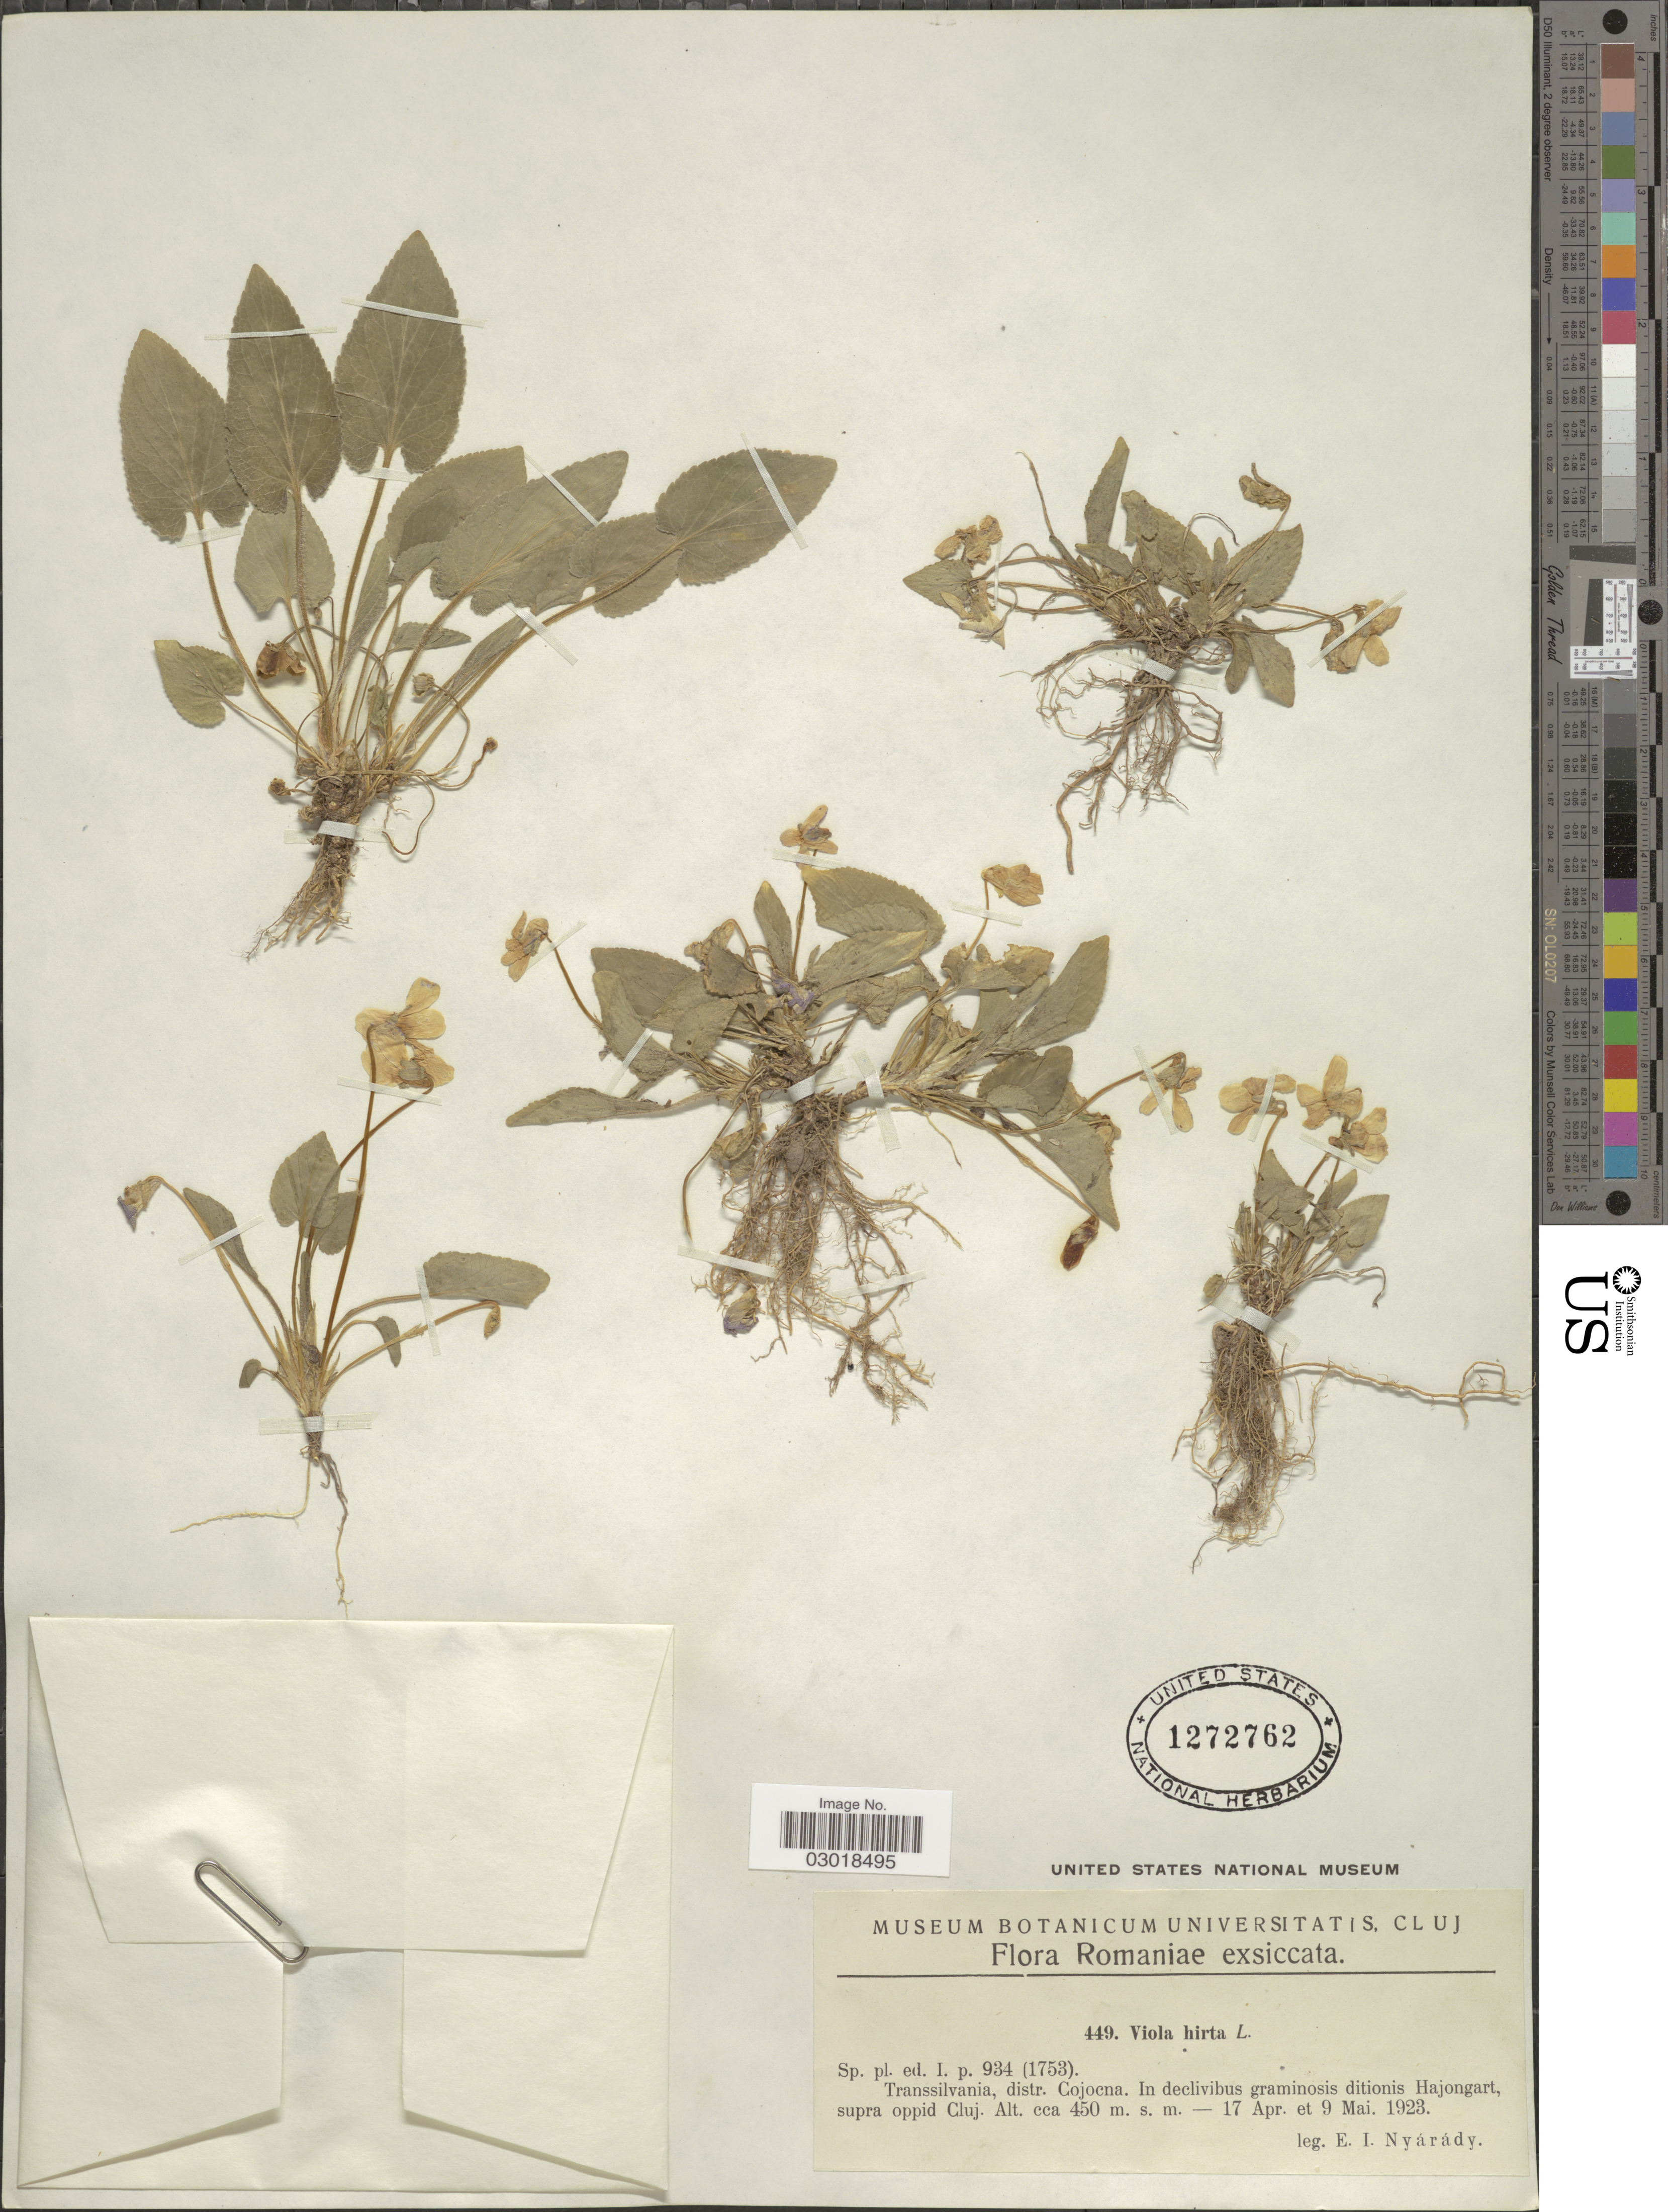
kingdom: Plantae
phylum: Tracheophyta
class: Magnoliopsida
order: Malpighiales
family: Violaceae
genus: Viola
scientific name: Viola hirta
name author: L.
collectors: E. Nyárády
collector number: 449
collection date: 1923-04-17/1923-05-09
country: Romania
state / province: Cluj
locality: Transsilvania, distr. Cojocna. In declivibus graminosis ditionis Hajongart, supra oppid Cluj.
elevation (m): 450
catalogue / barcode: US 1272762